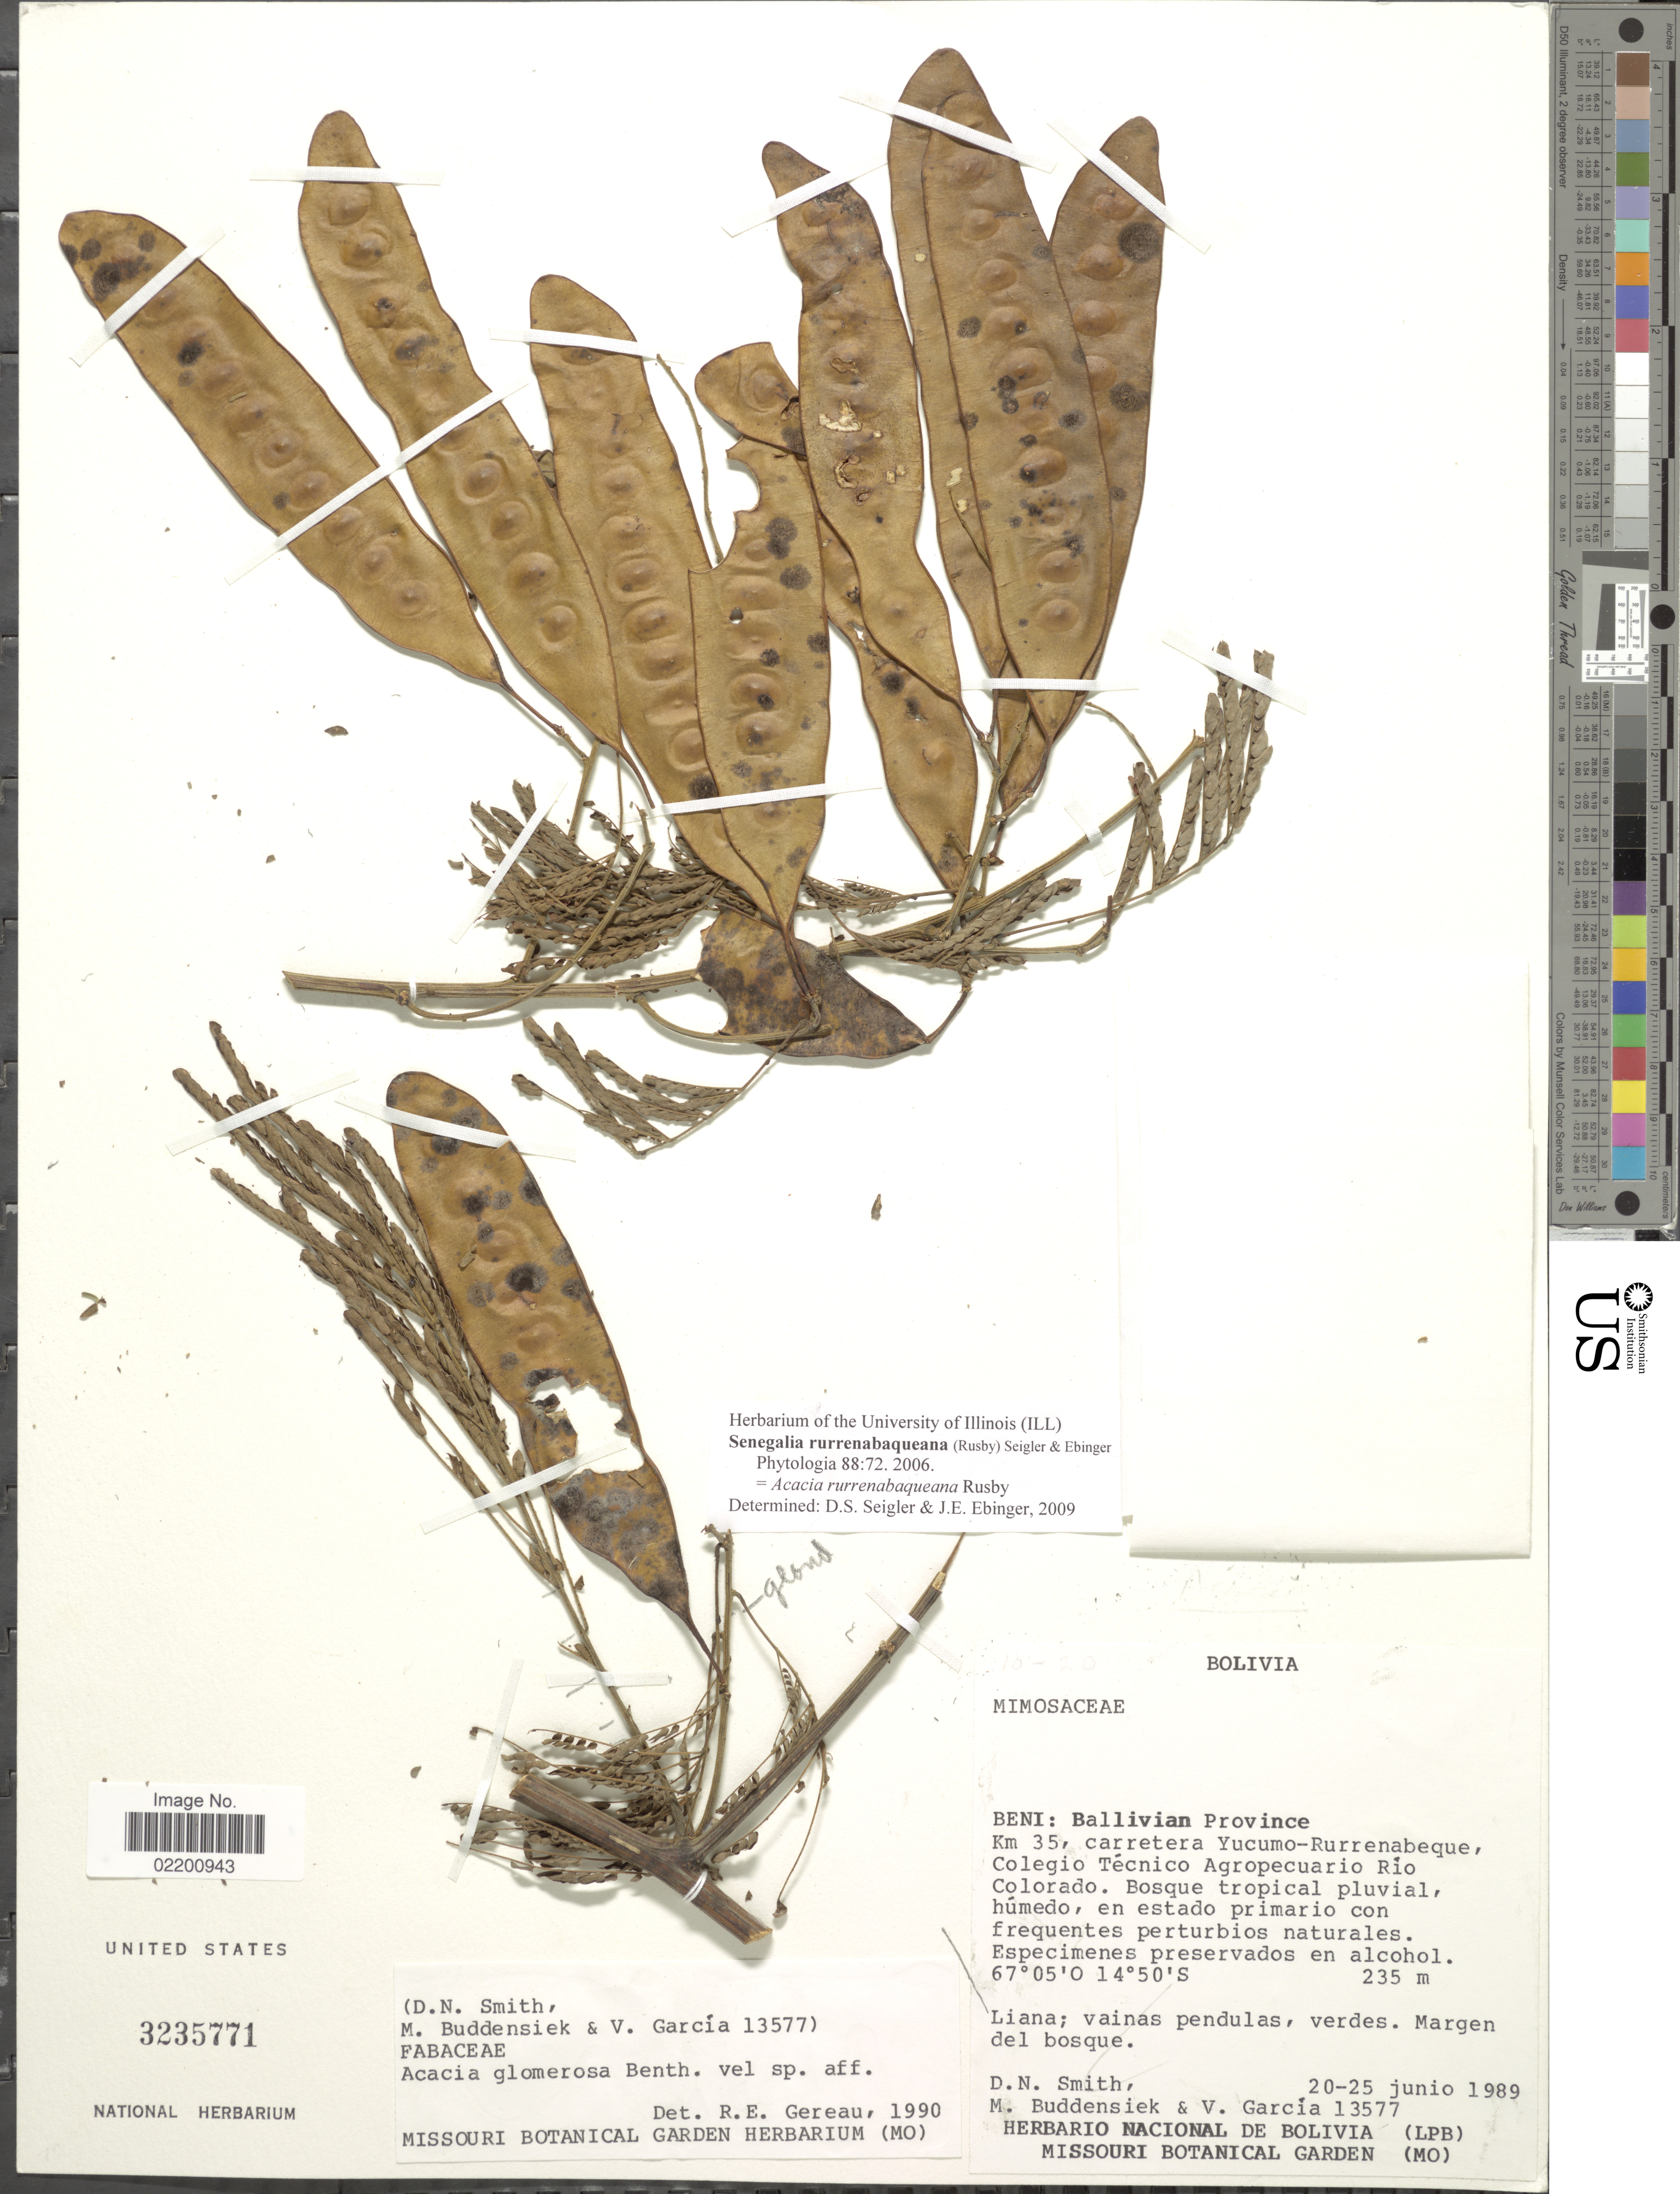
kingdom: Plantae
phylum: Tracheophyta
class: Magnoliopsida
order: Fabales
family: Fabaceae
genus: Parasenegalia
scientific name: Parasenegalia rurrenabaqueana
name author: (Rusby) Seigler & Ebinger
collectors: D. Smith, M. Buddensiek & V. Garcia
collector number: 13577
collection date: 1989-06-20/1989-06-25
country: Bolivia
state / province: Beni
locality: Beni: Ballivian Province, Km 35, carretera Yucumo-Rurrenabeque, Colegio Tecnico Agropecuarioi Rio Colorado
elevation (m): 235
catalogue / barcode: US 3235771